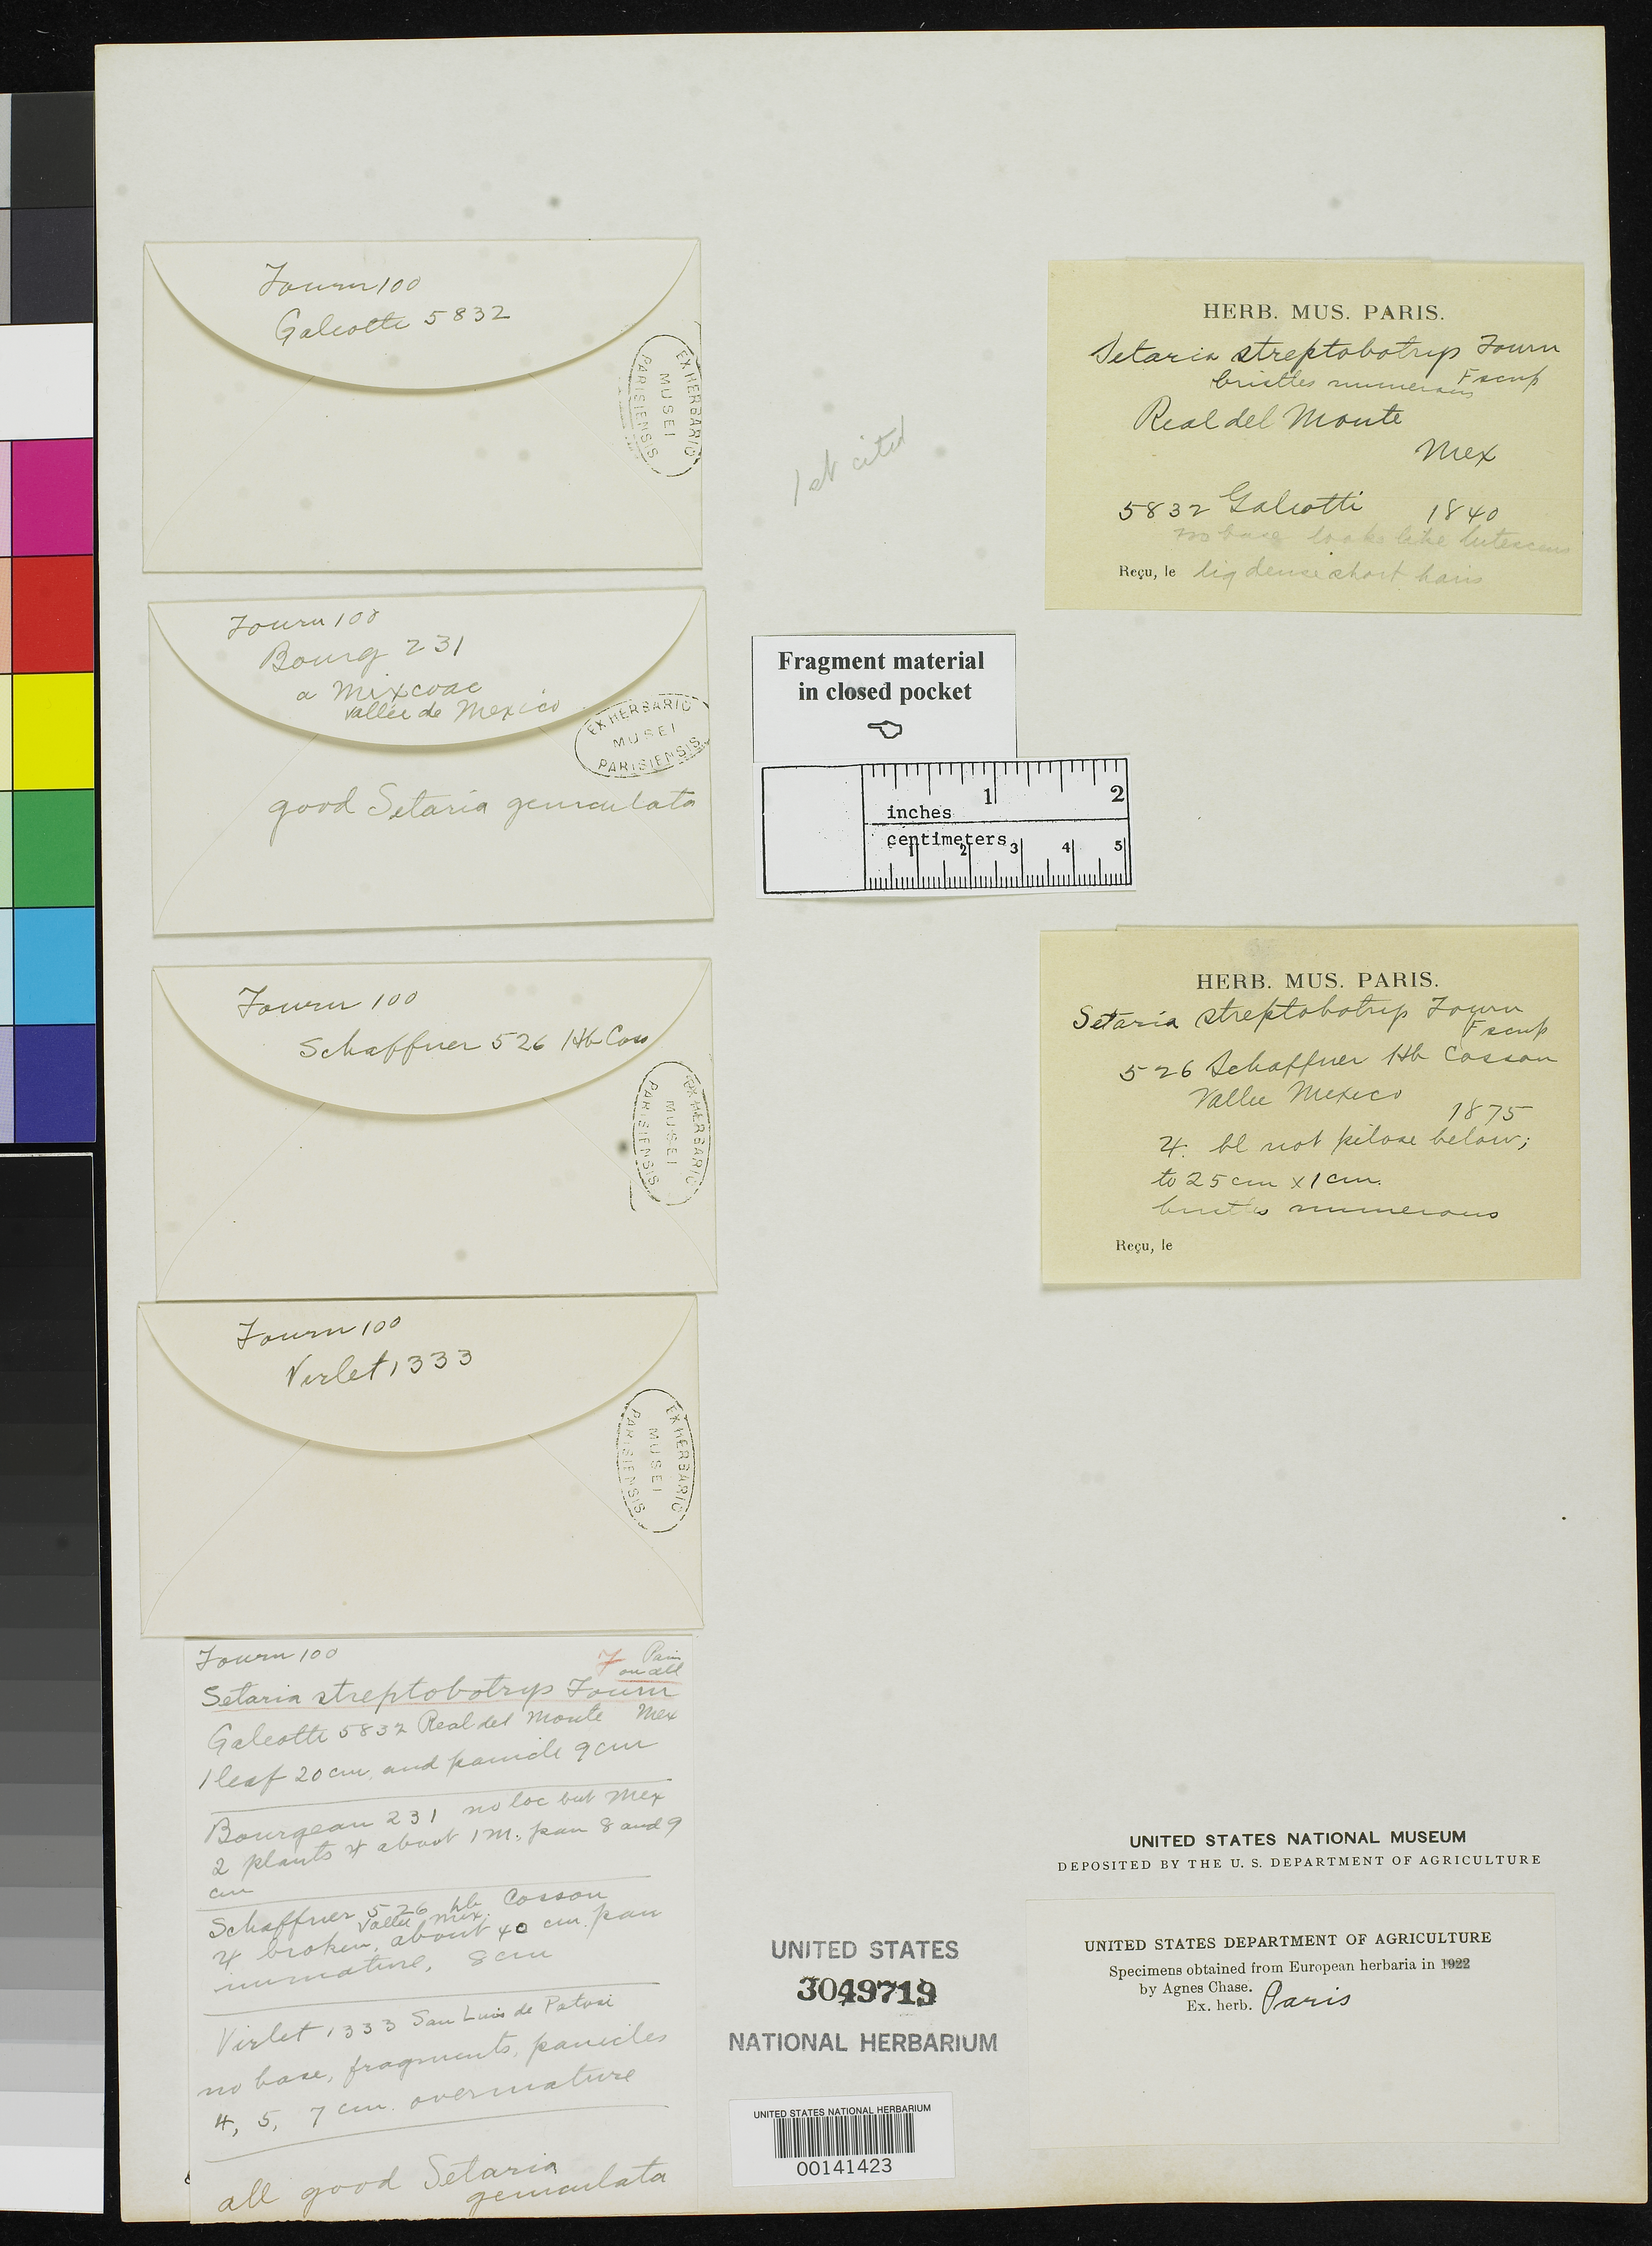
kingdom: Plantae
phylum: Tracheophyta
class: Liliopsida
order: Poales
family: Poaceae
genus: Setaria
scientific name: Setaria streptobotrys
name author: E. Fourn.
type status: Isosyntype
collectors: M. Virlet d'Aoust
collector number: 1333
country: Mexico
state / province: San Luis Potosi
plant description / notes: Fragmentary material of (syn) type specimen ex herb. Paris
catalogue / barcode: US 3049719-4